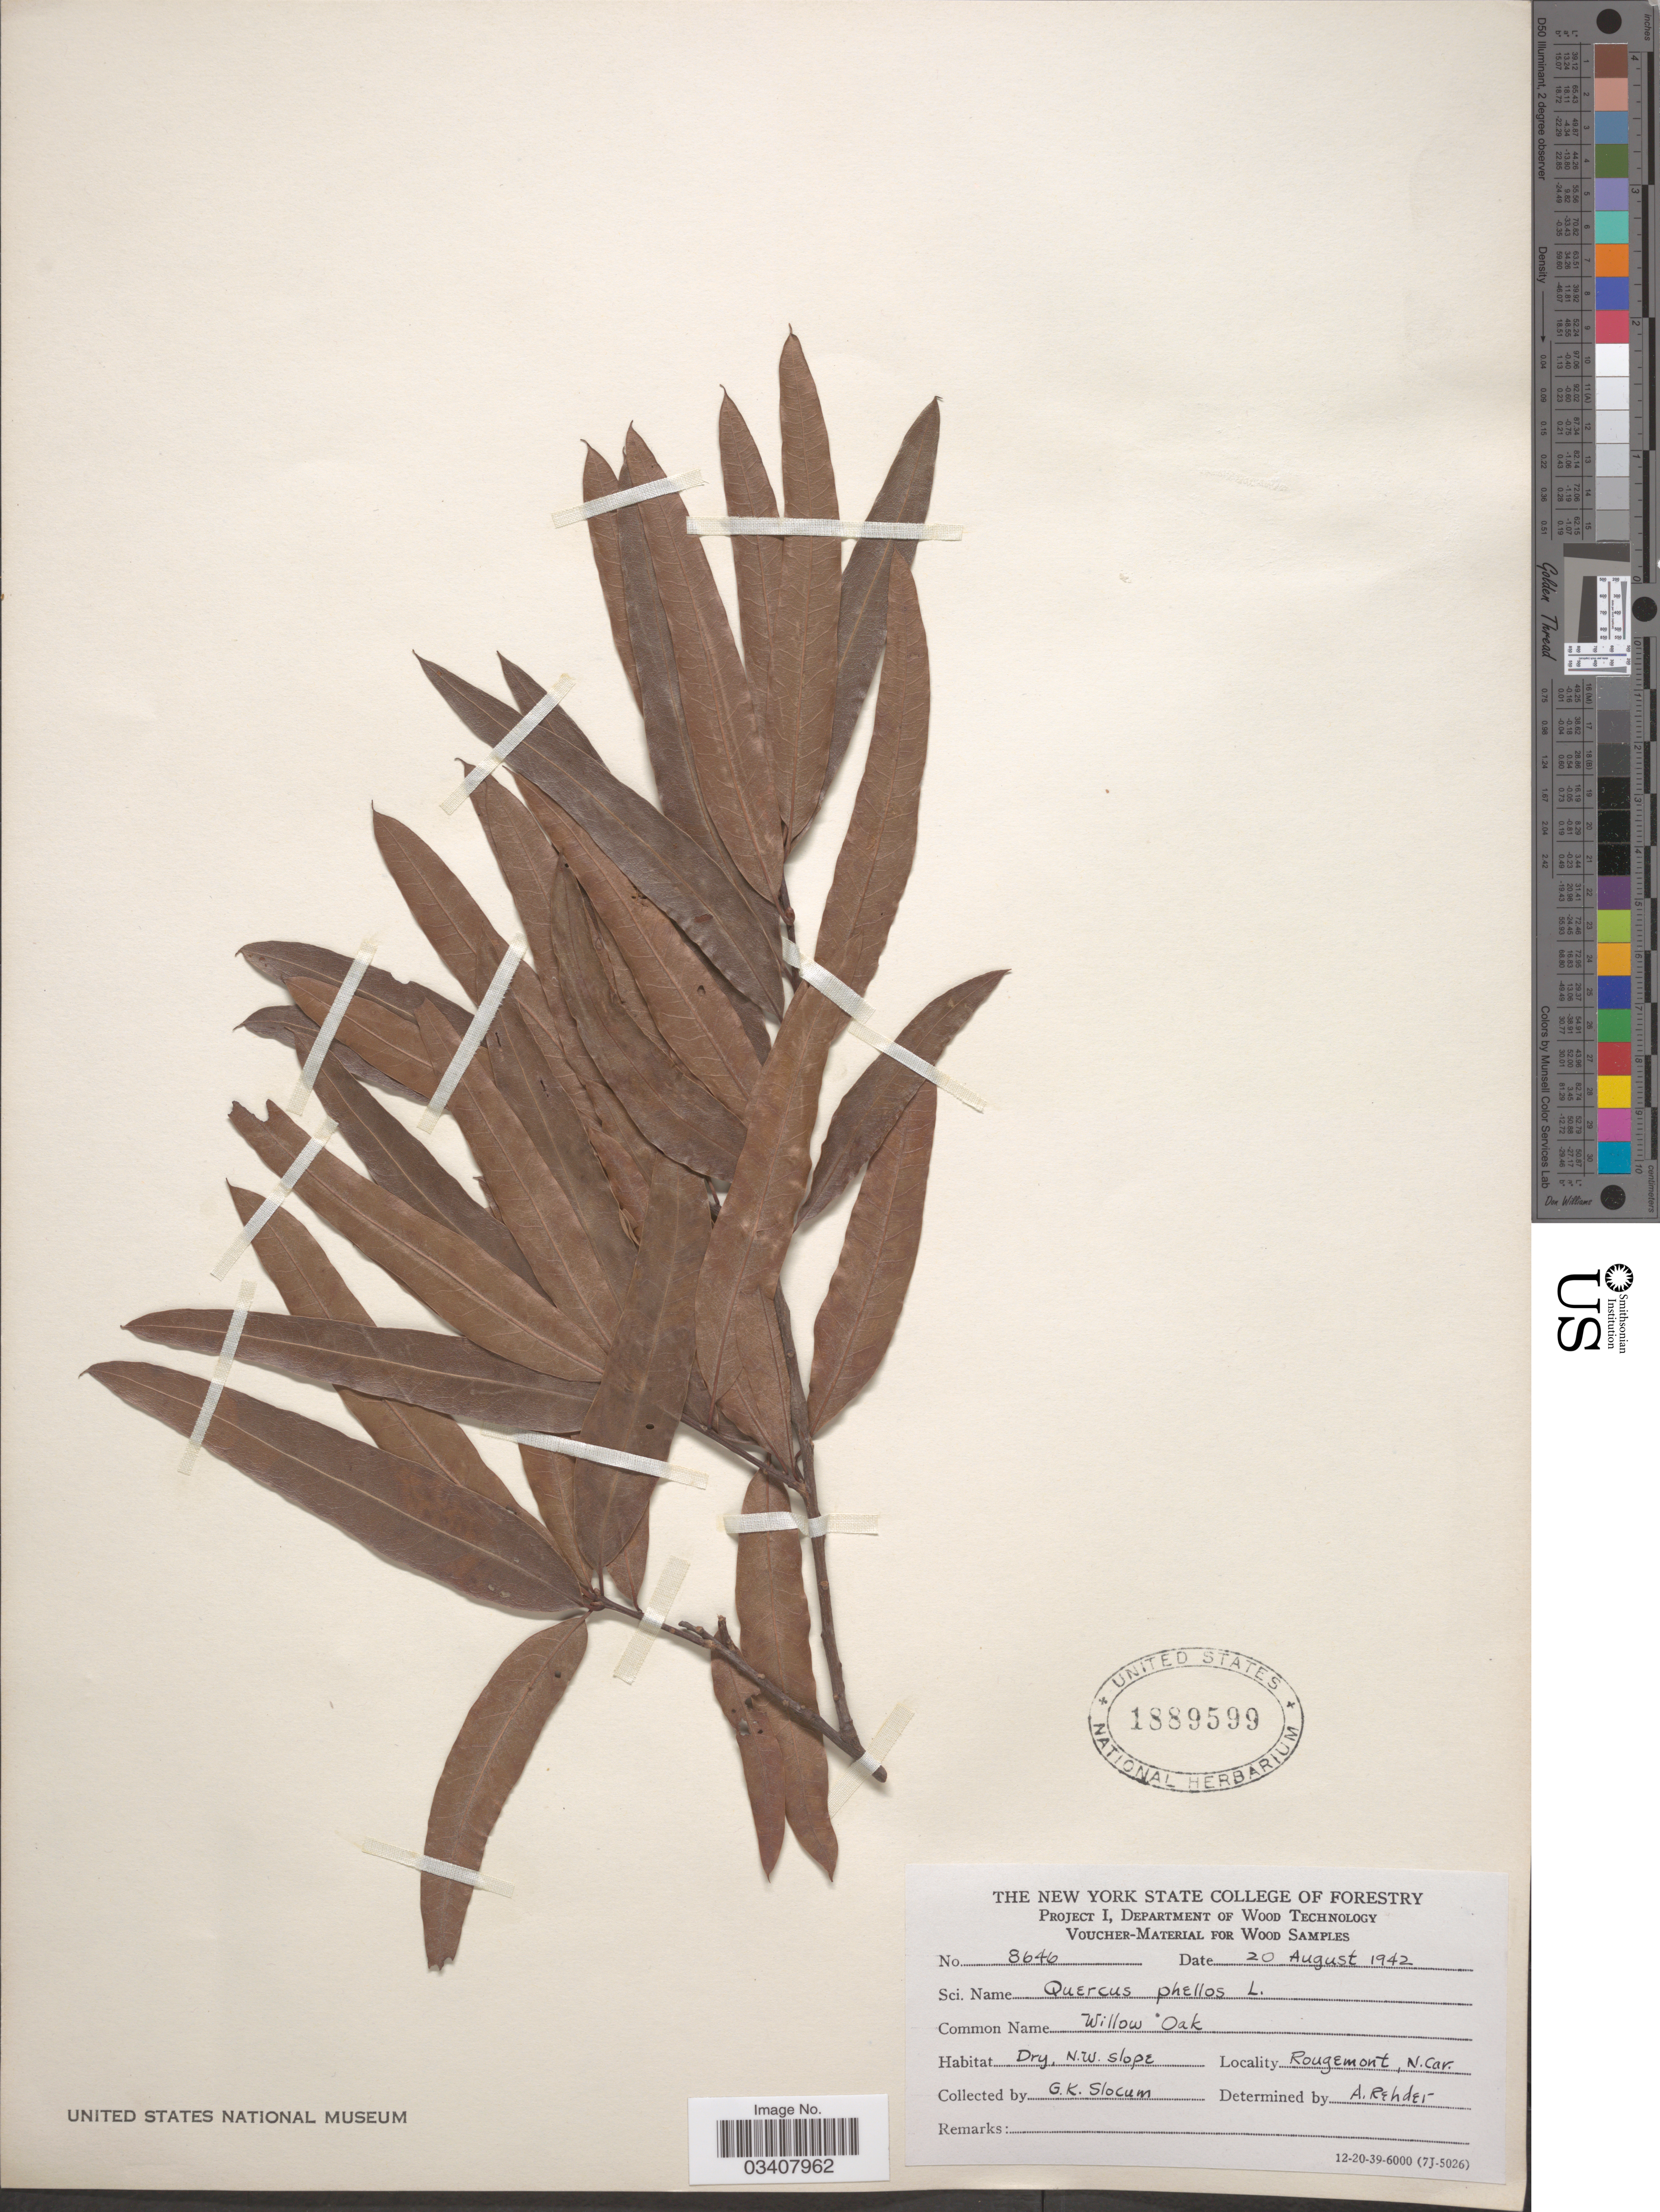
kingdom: Plantae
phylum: Tracheophyta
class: Magnoliopsida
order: Fagales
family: Fagaceae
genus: Quercus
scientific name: Quercus phellos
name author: L.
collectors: G. Slocum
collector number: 8646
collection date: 1942-08-20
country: United States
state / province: North Carolina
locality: Dry, N. W. slope. Rougemont.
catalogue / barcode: US 1889599